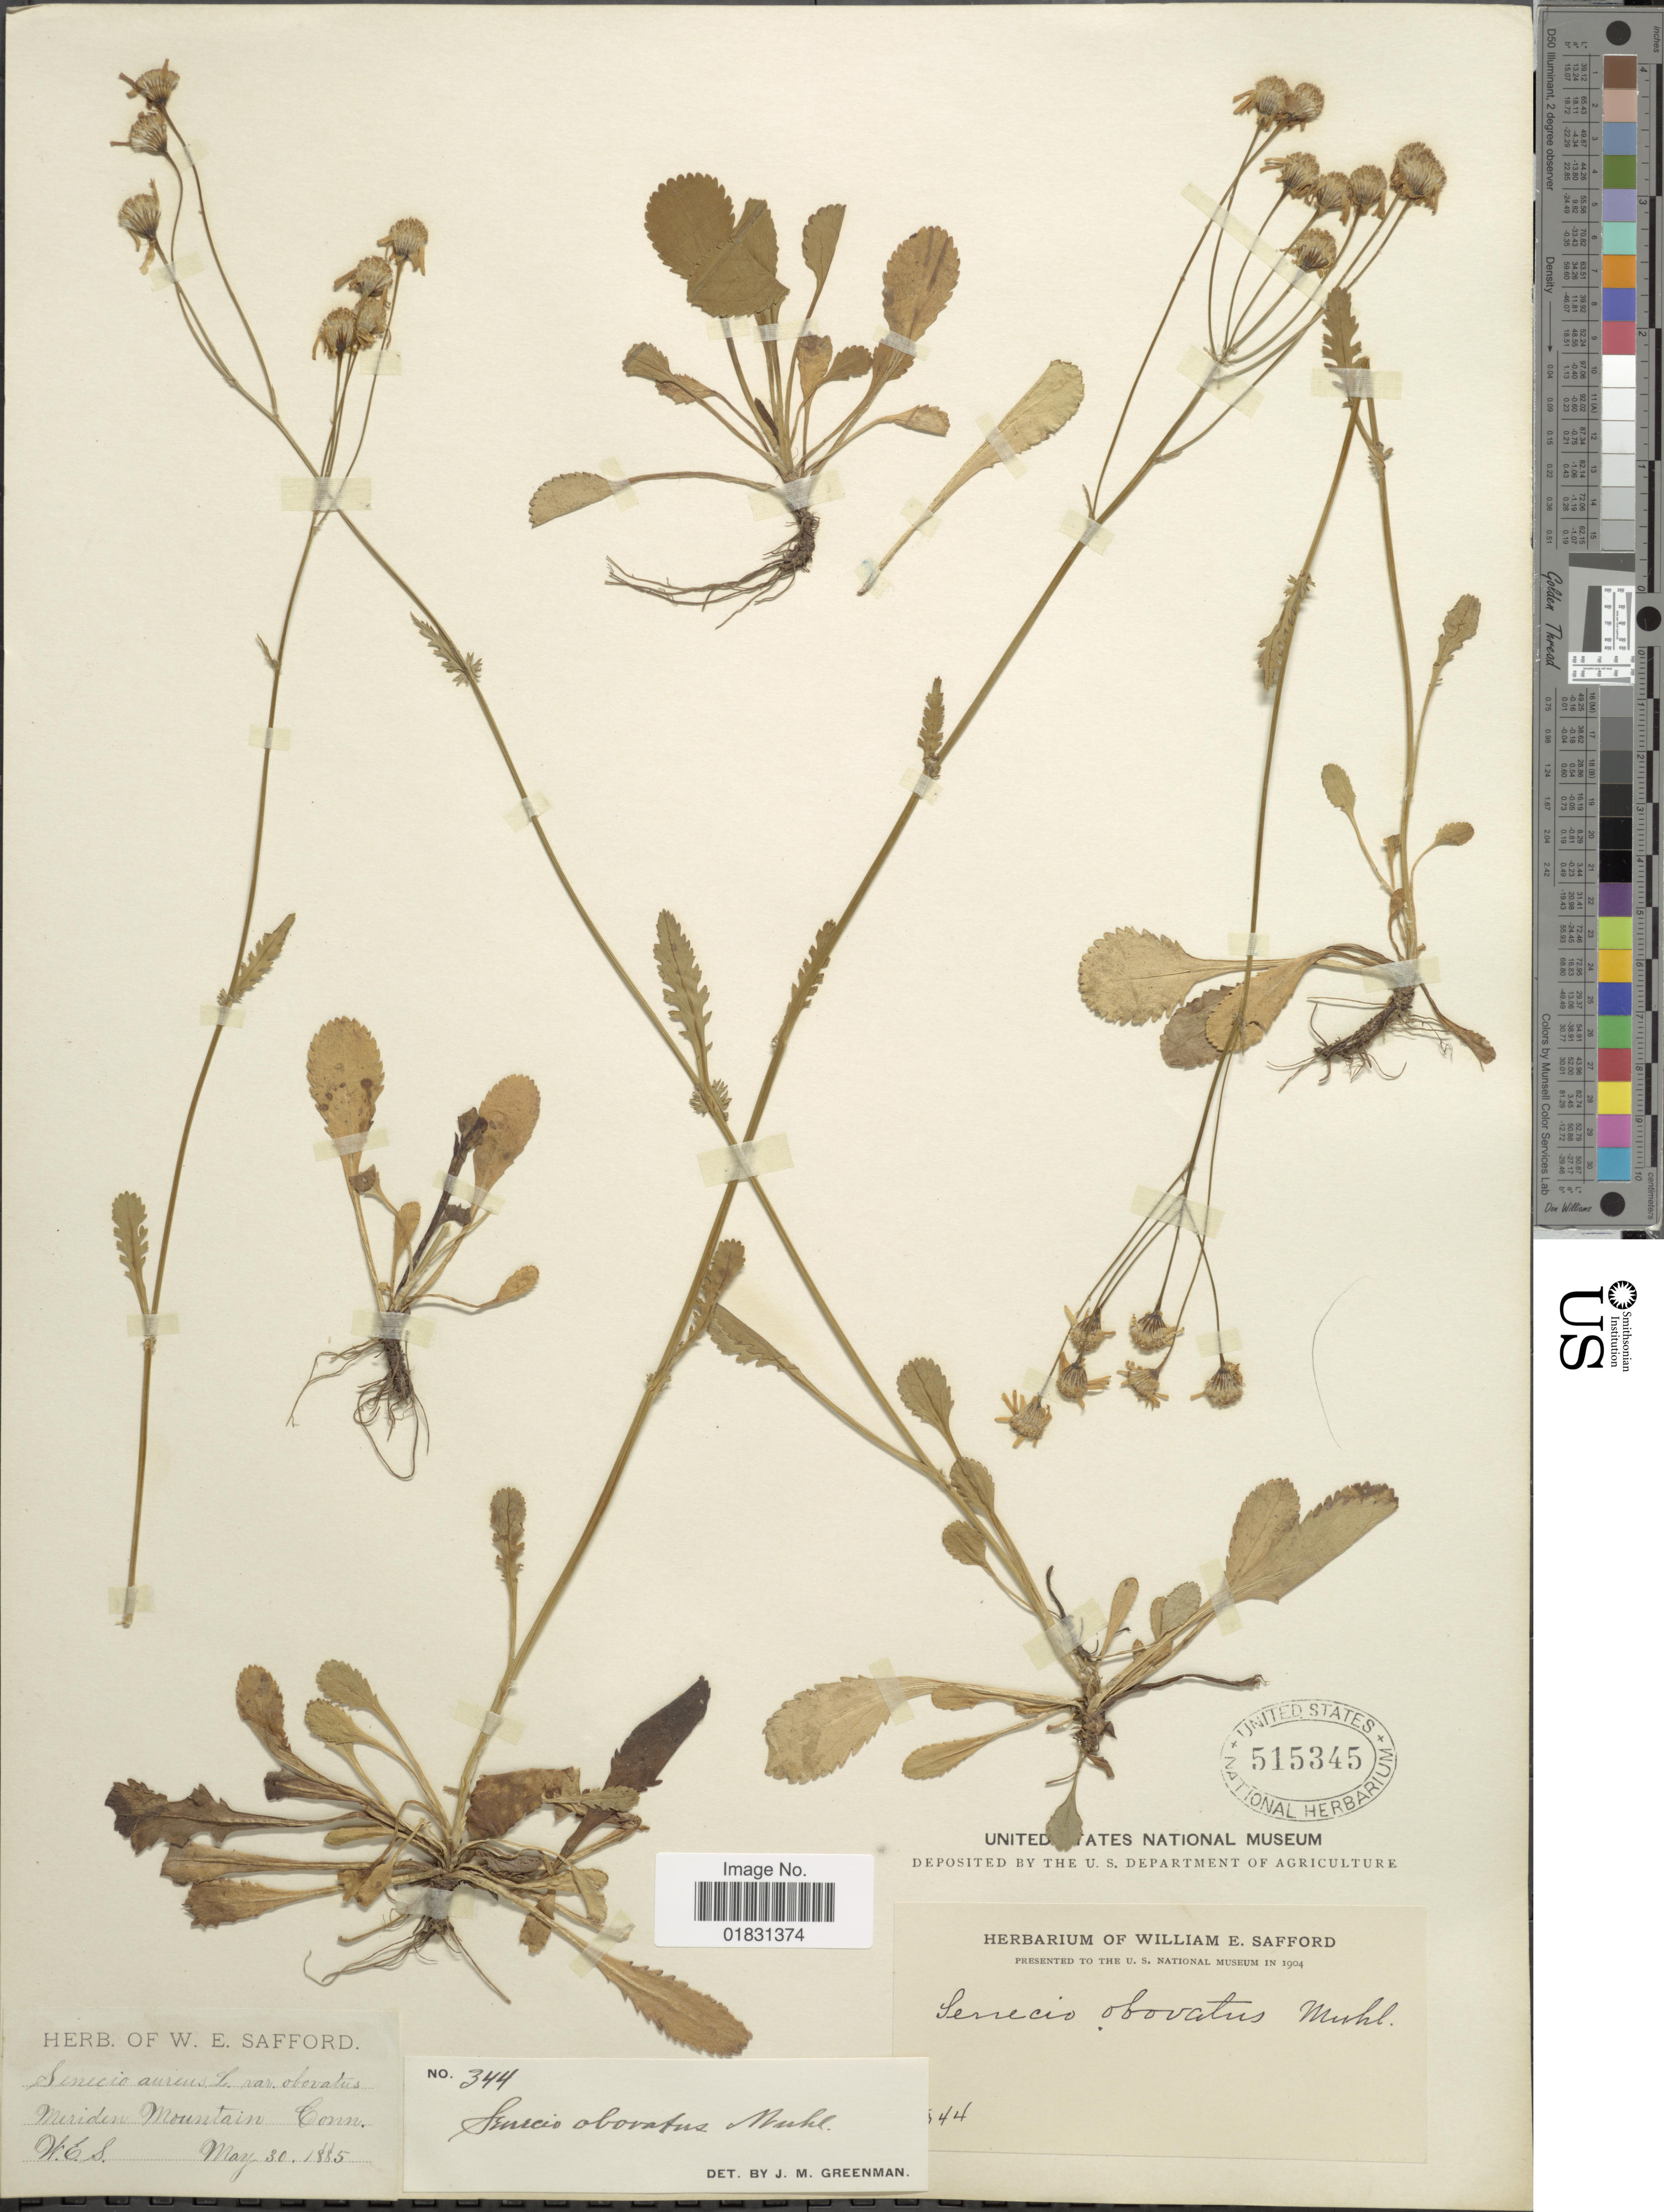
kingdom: Plantae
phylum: Tracheophyta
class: Magnoliopsida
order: Asterales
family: Asteraceae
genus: Packera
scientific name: Packera obovata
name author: (Muhl. ex Willd.) W.A. Weber & Á. Löve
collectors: W. E. Safford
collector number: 344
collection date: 1885-05-30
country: United States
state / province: Connecticut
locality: Meriden Mountain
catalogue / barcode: US 515345